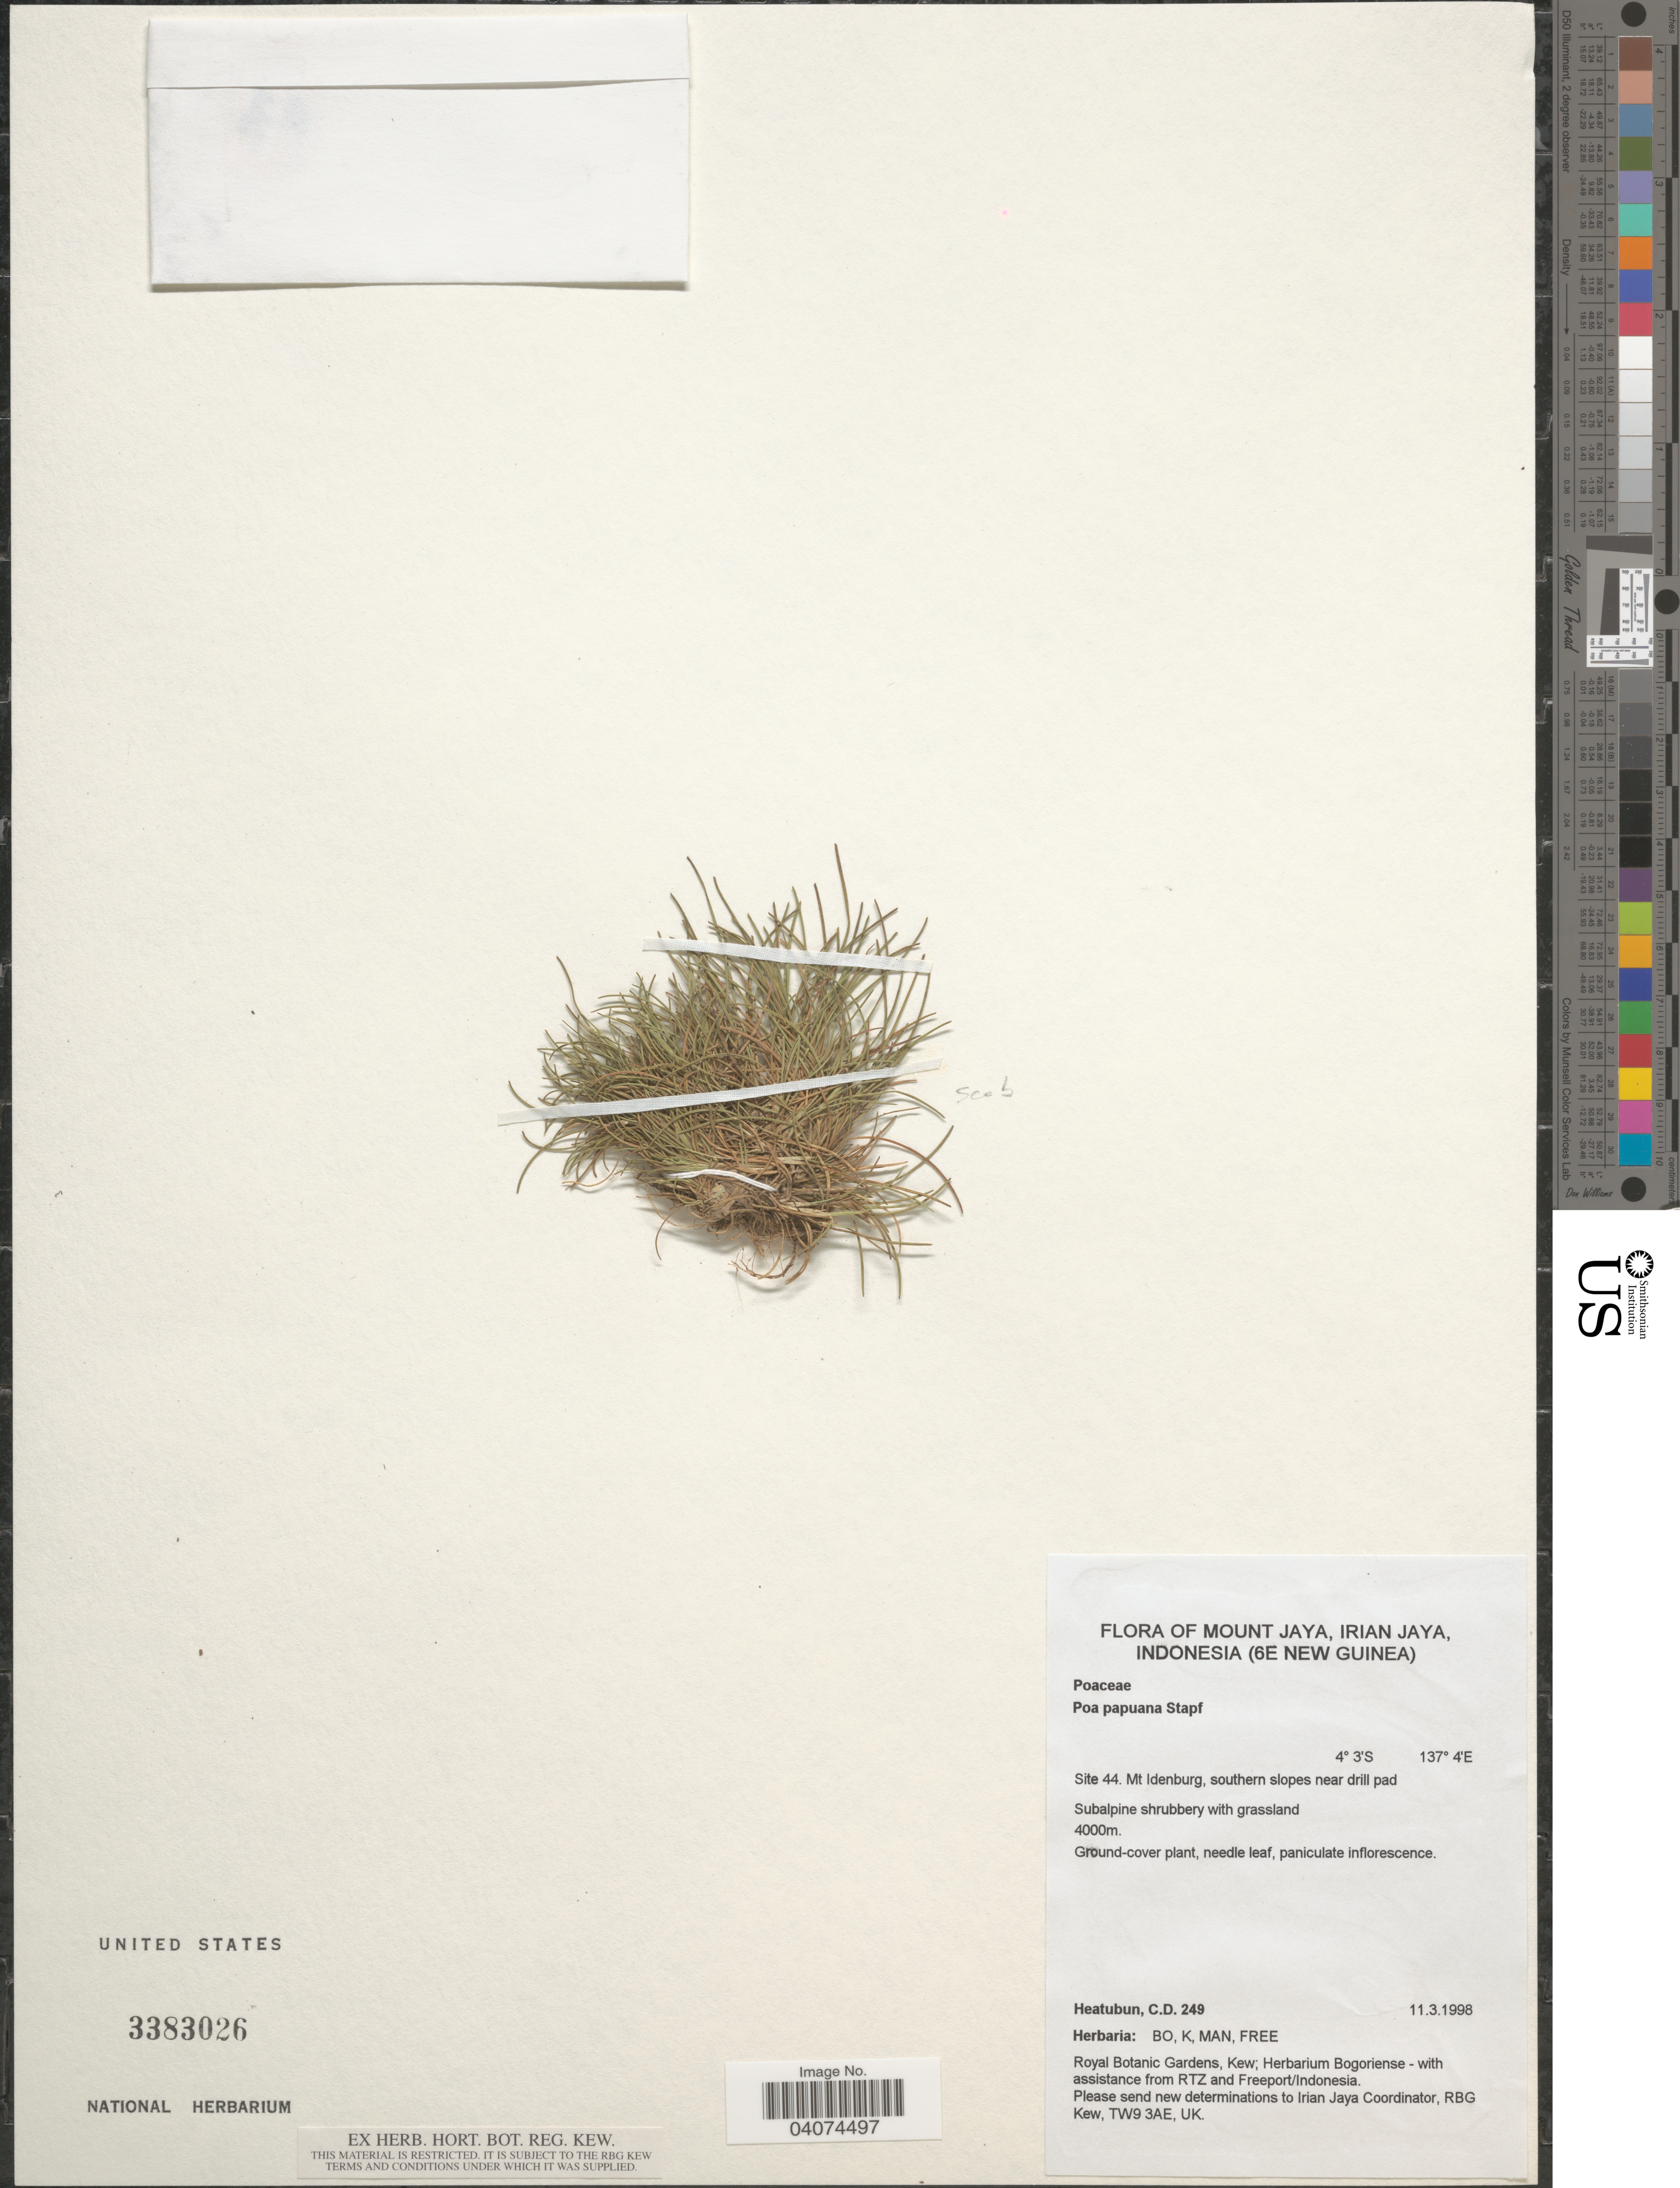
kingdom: Plantae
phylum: Tracheophyta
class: Liliopsida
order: Poales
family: Poaceae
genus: Poa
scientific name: Poa papuana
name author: Stapf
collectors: C. Heatubun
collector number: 249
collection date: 1998-03-11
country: Indonesia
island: New Guinea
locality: Mount Jaya, Irian Jaya (6e New Guinea). Site 44. Mt Idenburg, southern slopes near drill pad.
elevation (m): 4000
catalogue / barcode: US 3383026